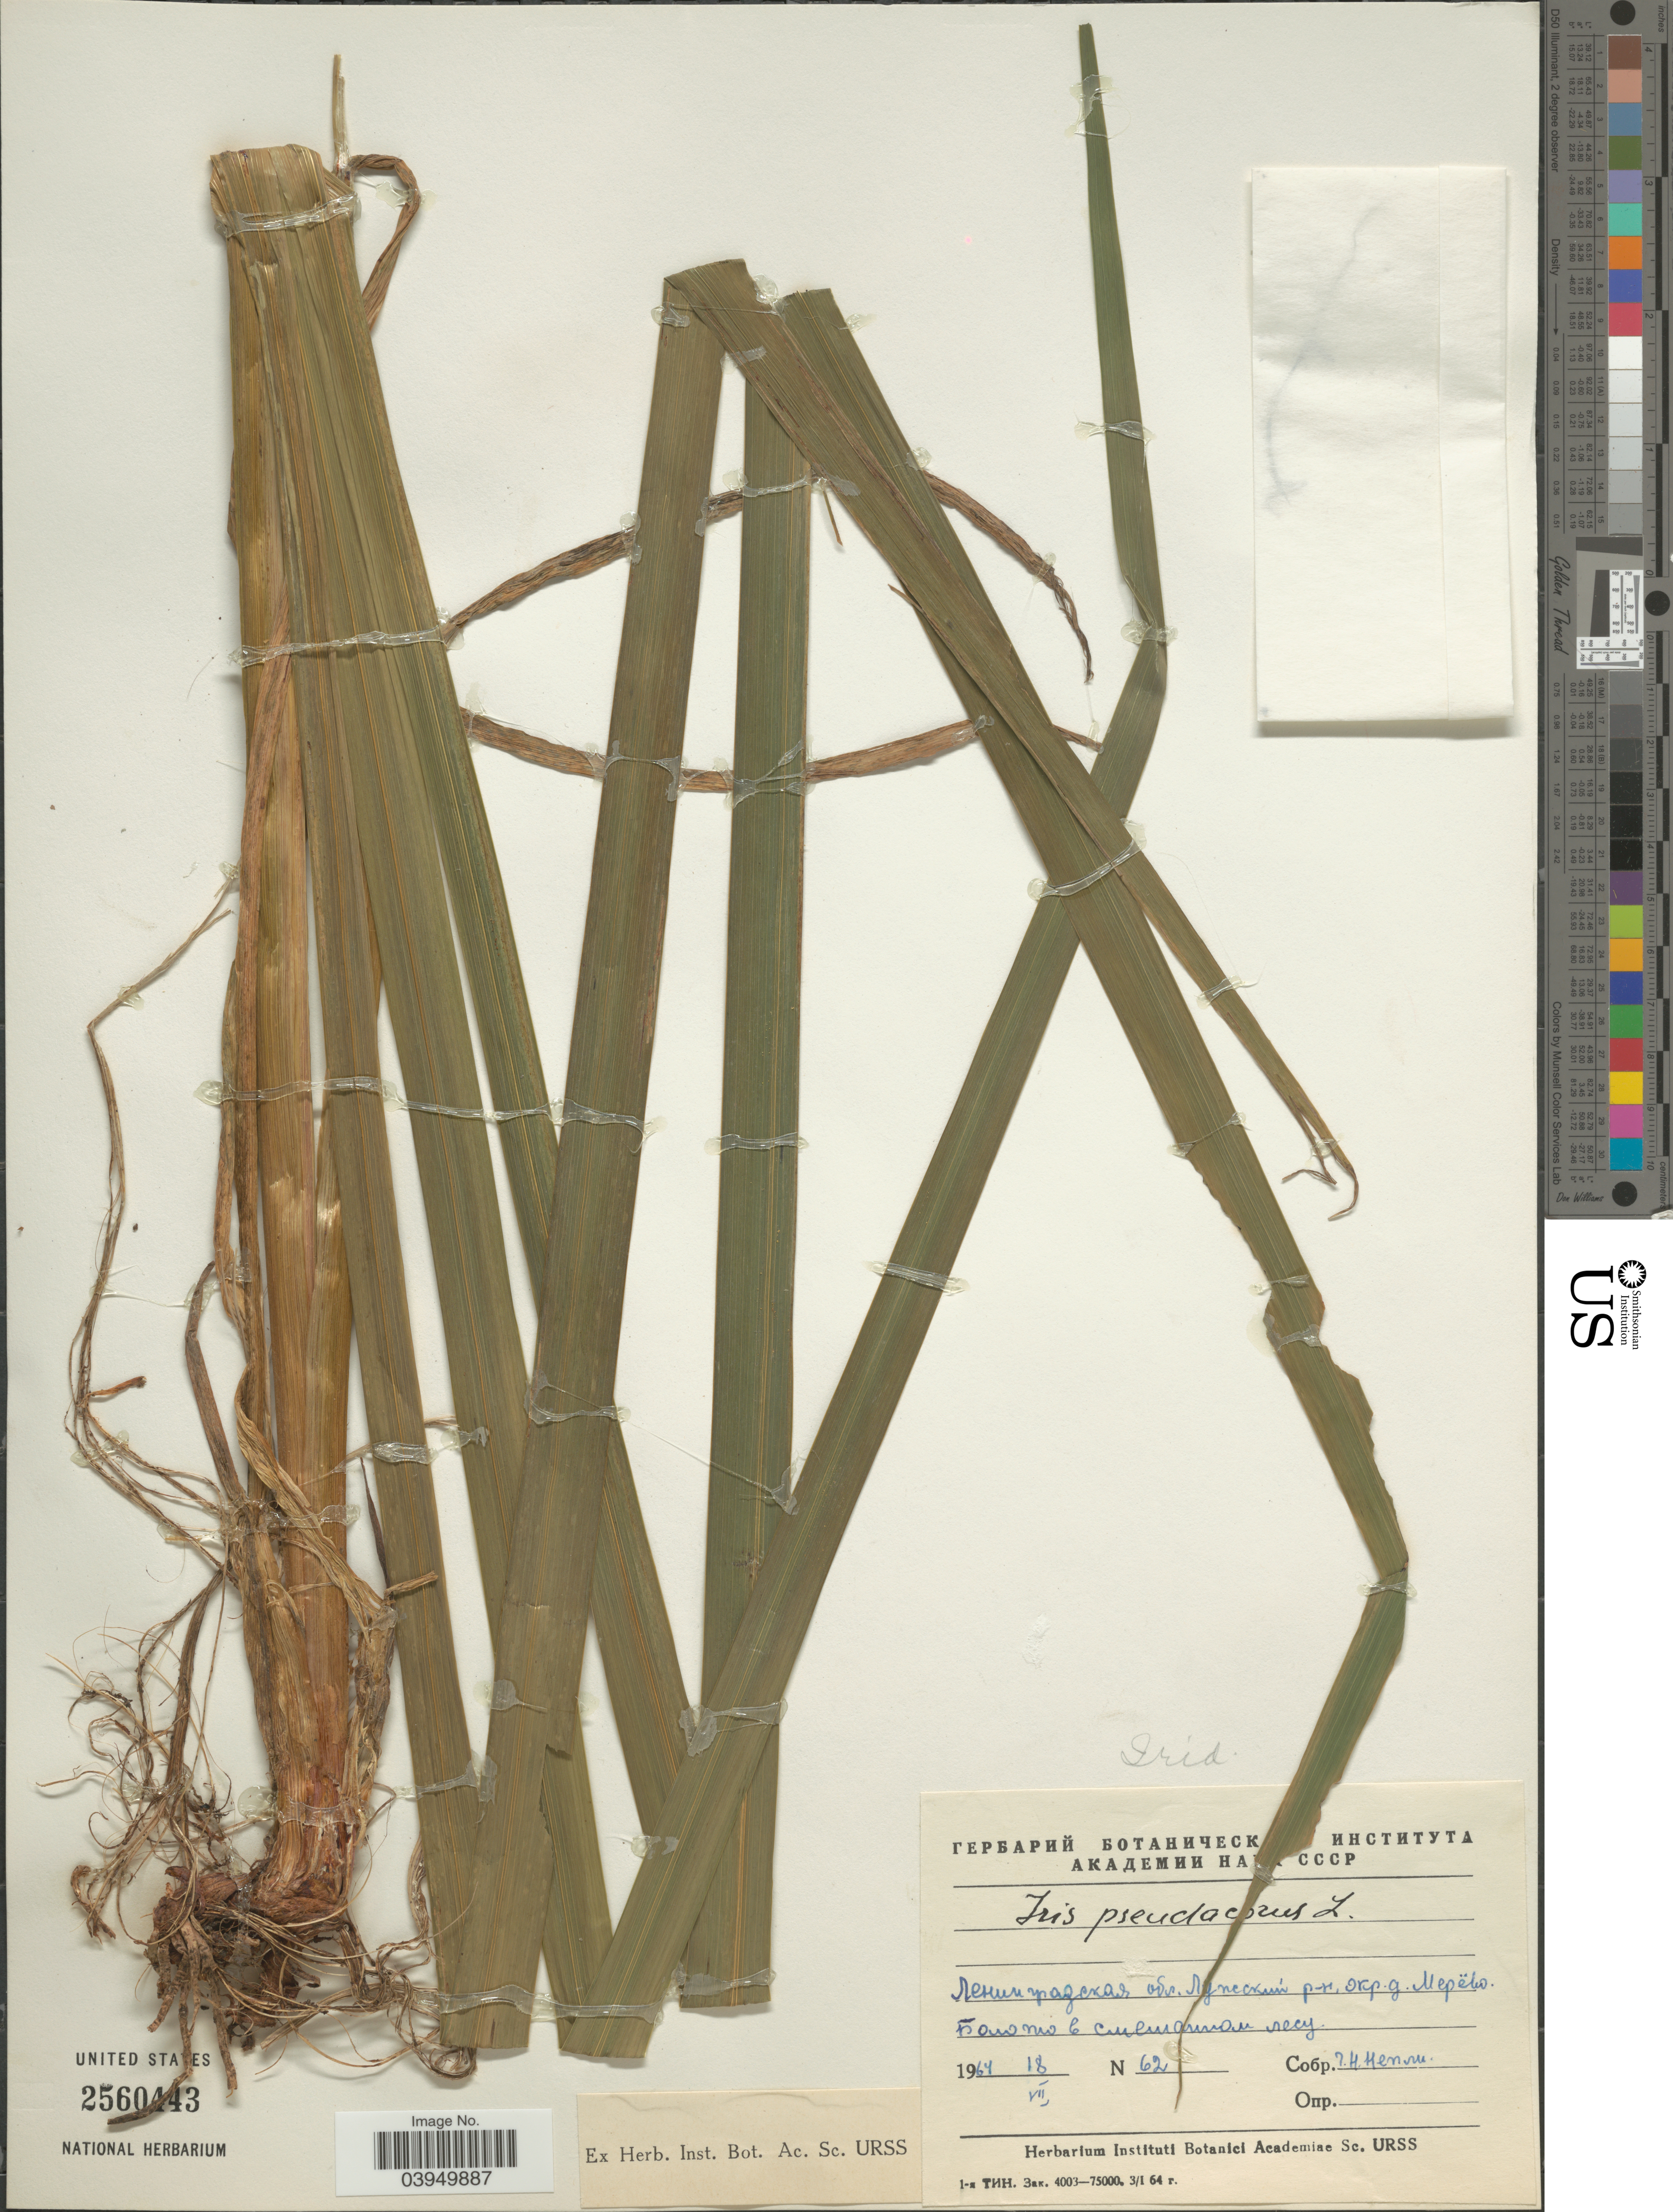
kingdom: Plantae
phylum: Tracheophyta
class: Liliopsida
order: Asparagales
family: Iridaceae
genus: Iris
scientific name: Iris pseudacorus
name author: L.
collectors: G. Nepli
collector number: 62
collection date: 1964-07-18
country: Russian Federation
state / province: Leningrad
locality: Luzhakiy Rayon, vicinity of village Merevo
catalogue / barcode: US 2560443